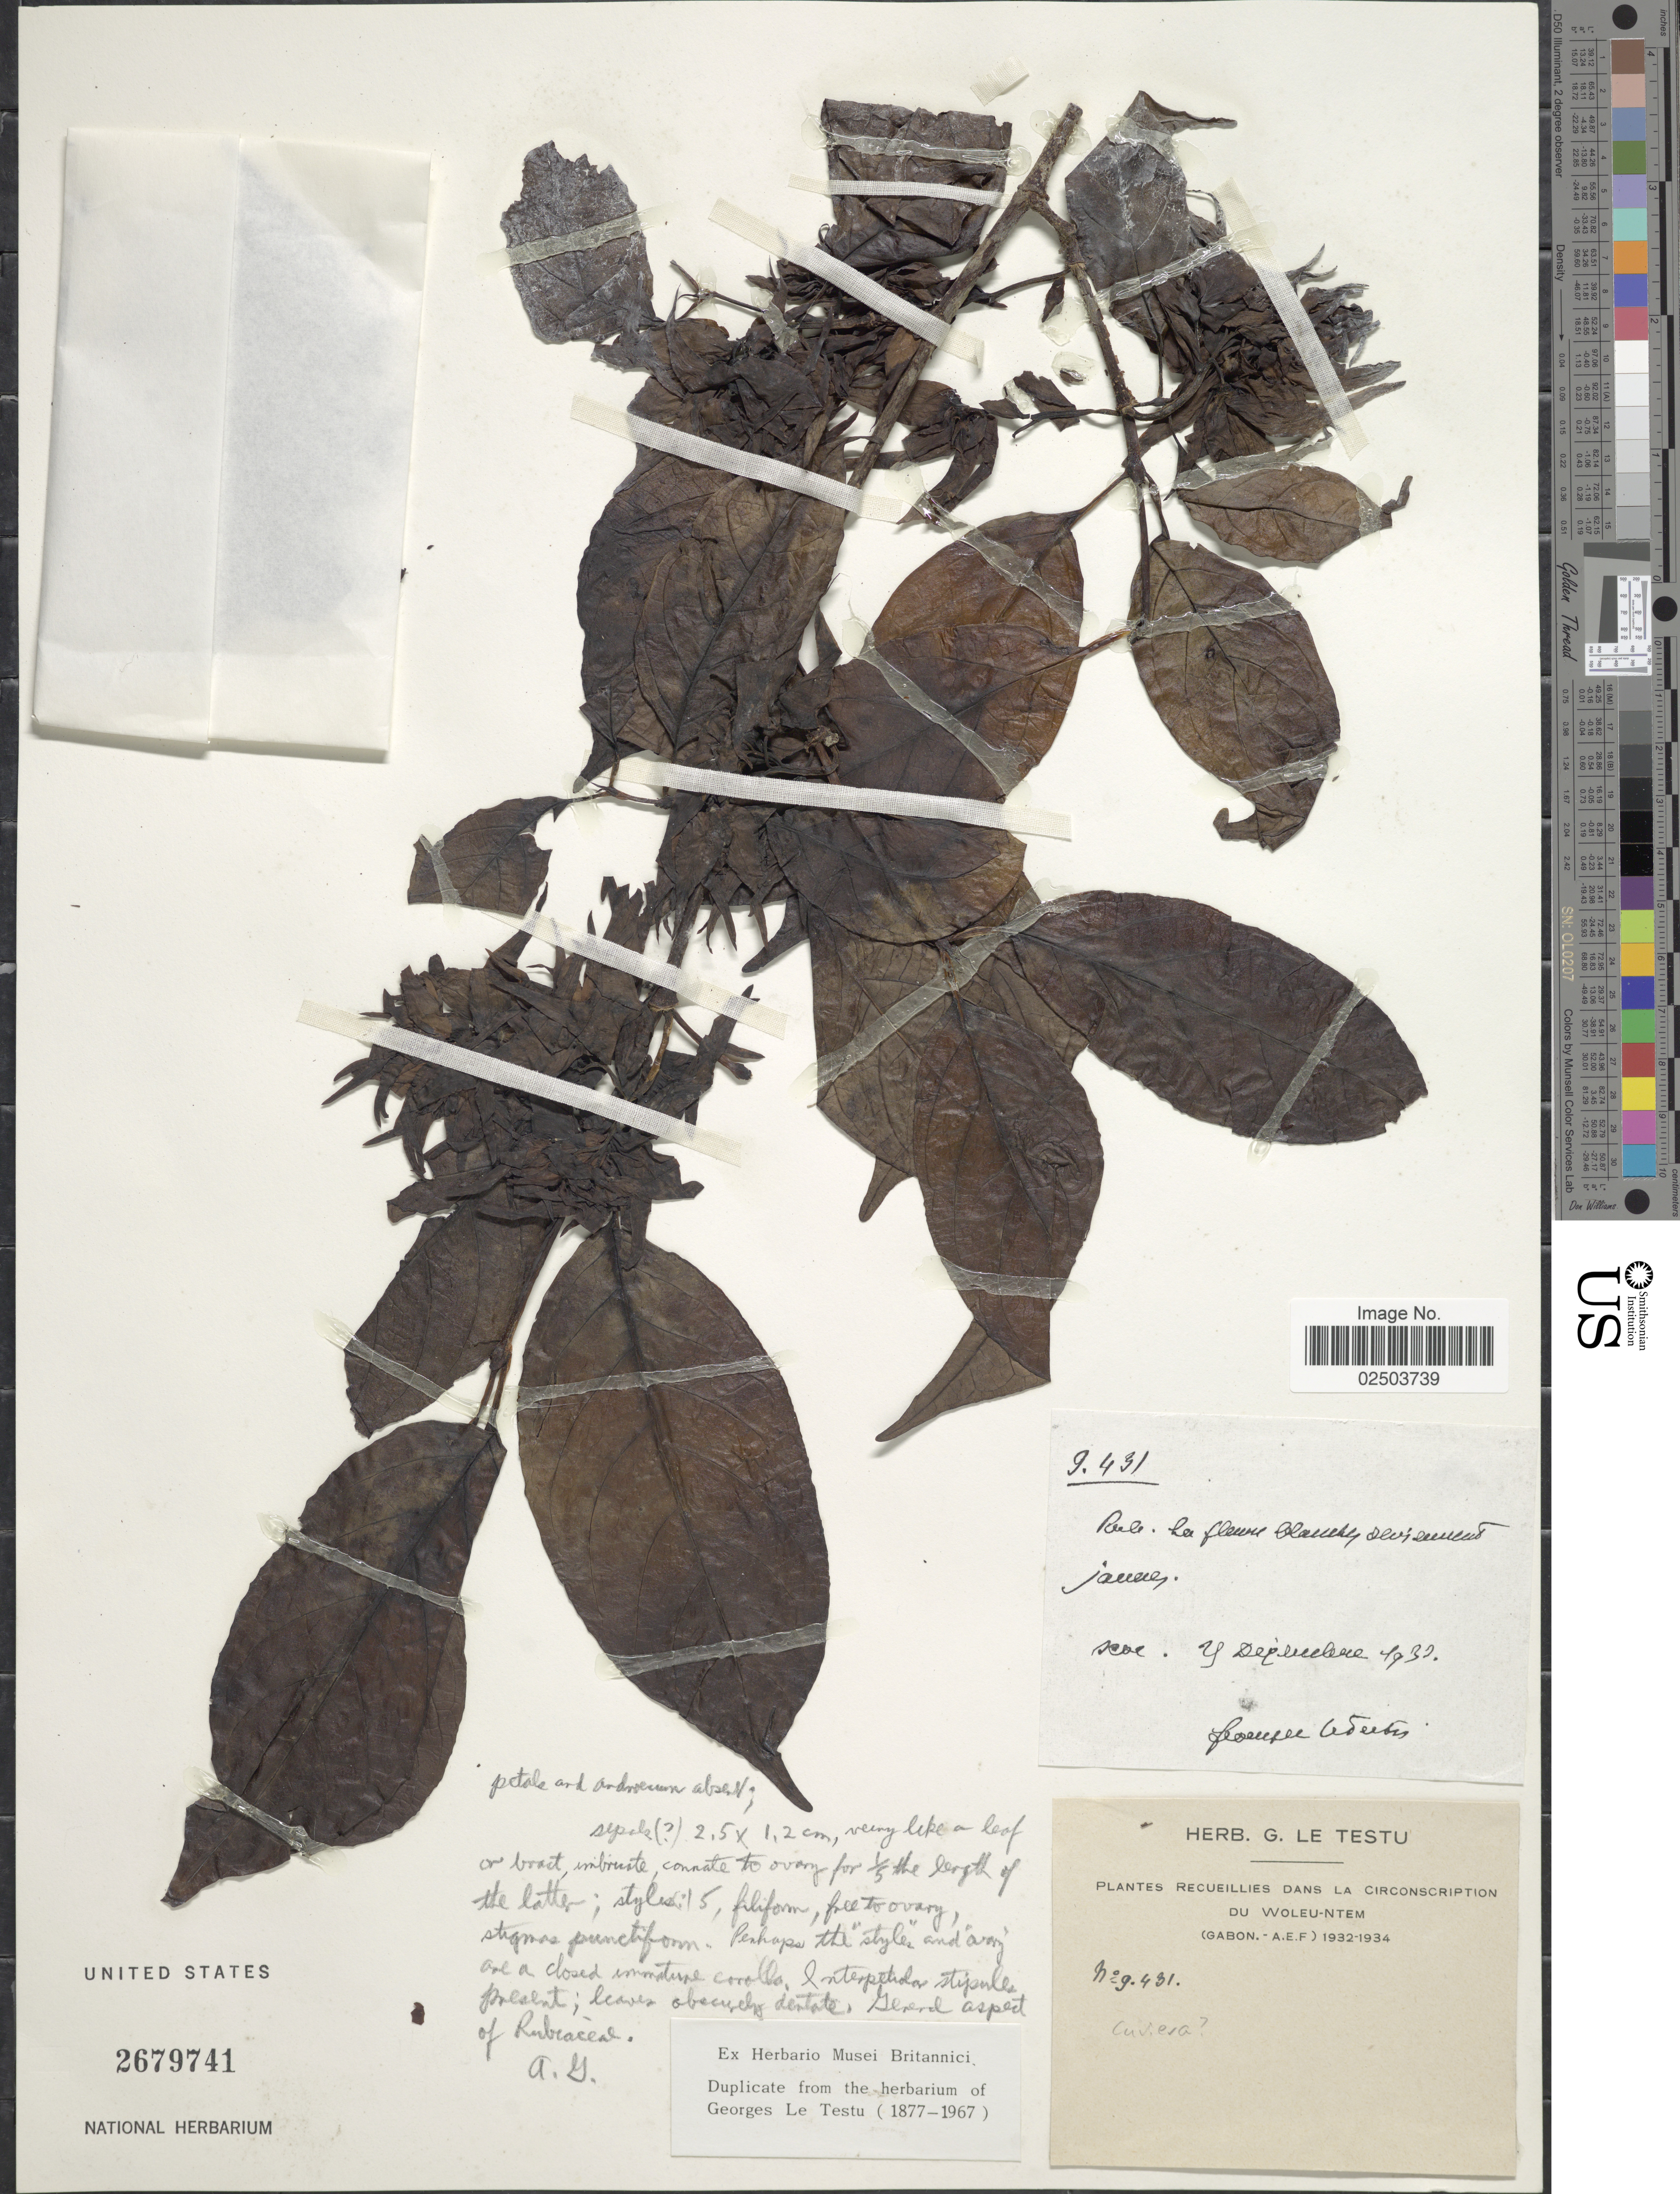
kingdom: Plantae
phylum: Tracheophyta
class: Magnoliopsida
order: Gentianales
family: Rubiaceae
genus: Cuviera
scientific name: Cuviera sp.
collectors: G. Le Testu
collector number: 9431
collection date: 1932-12-29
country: Gabon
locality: Dans la Circonscription du Woleu-Ntem (Gabon.- A. E. F.) [unsure placement]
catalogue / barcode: US 2679741